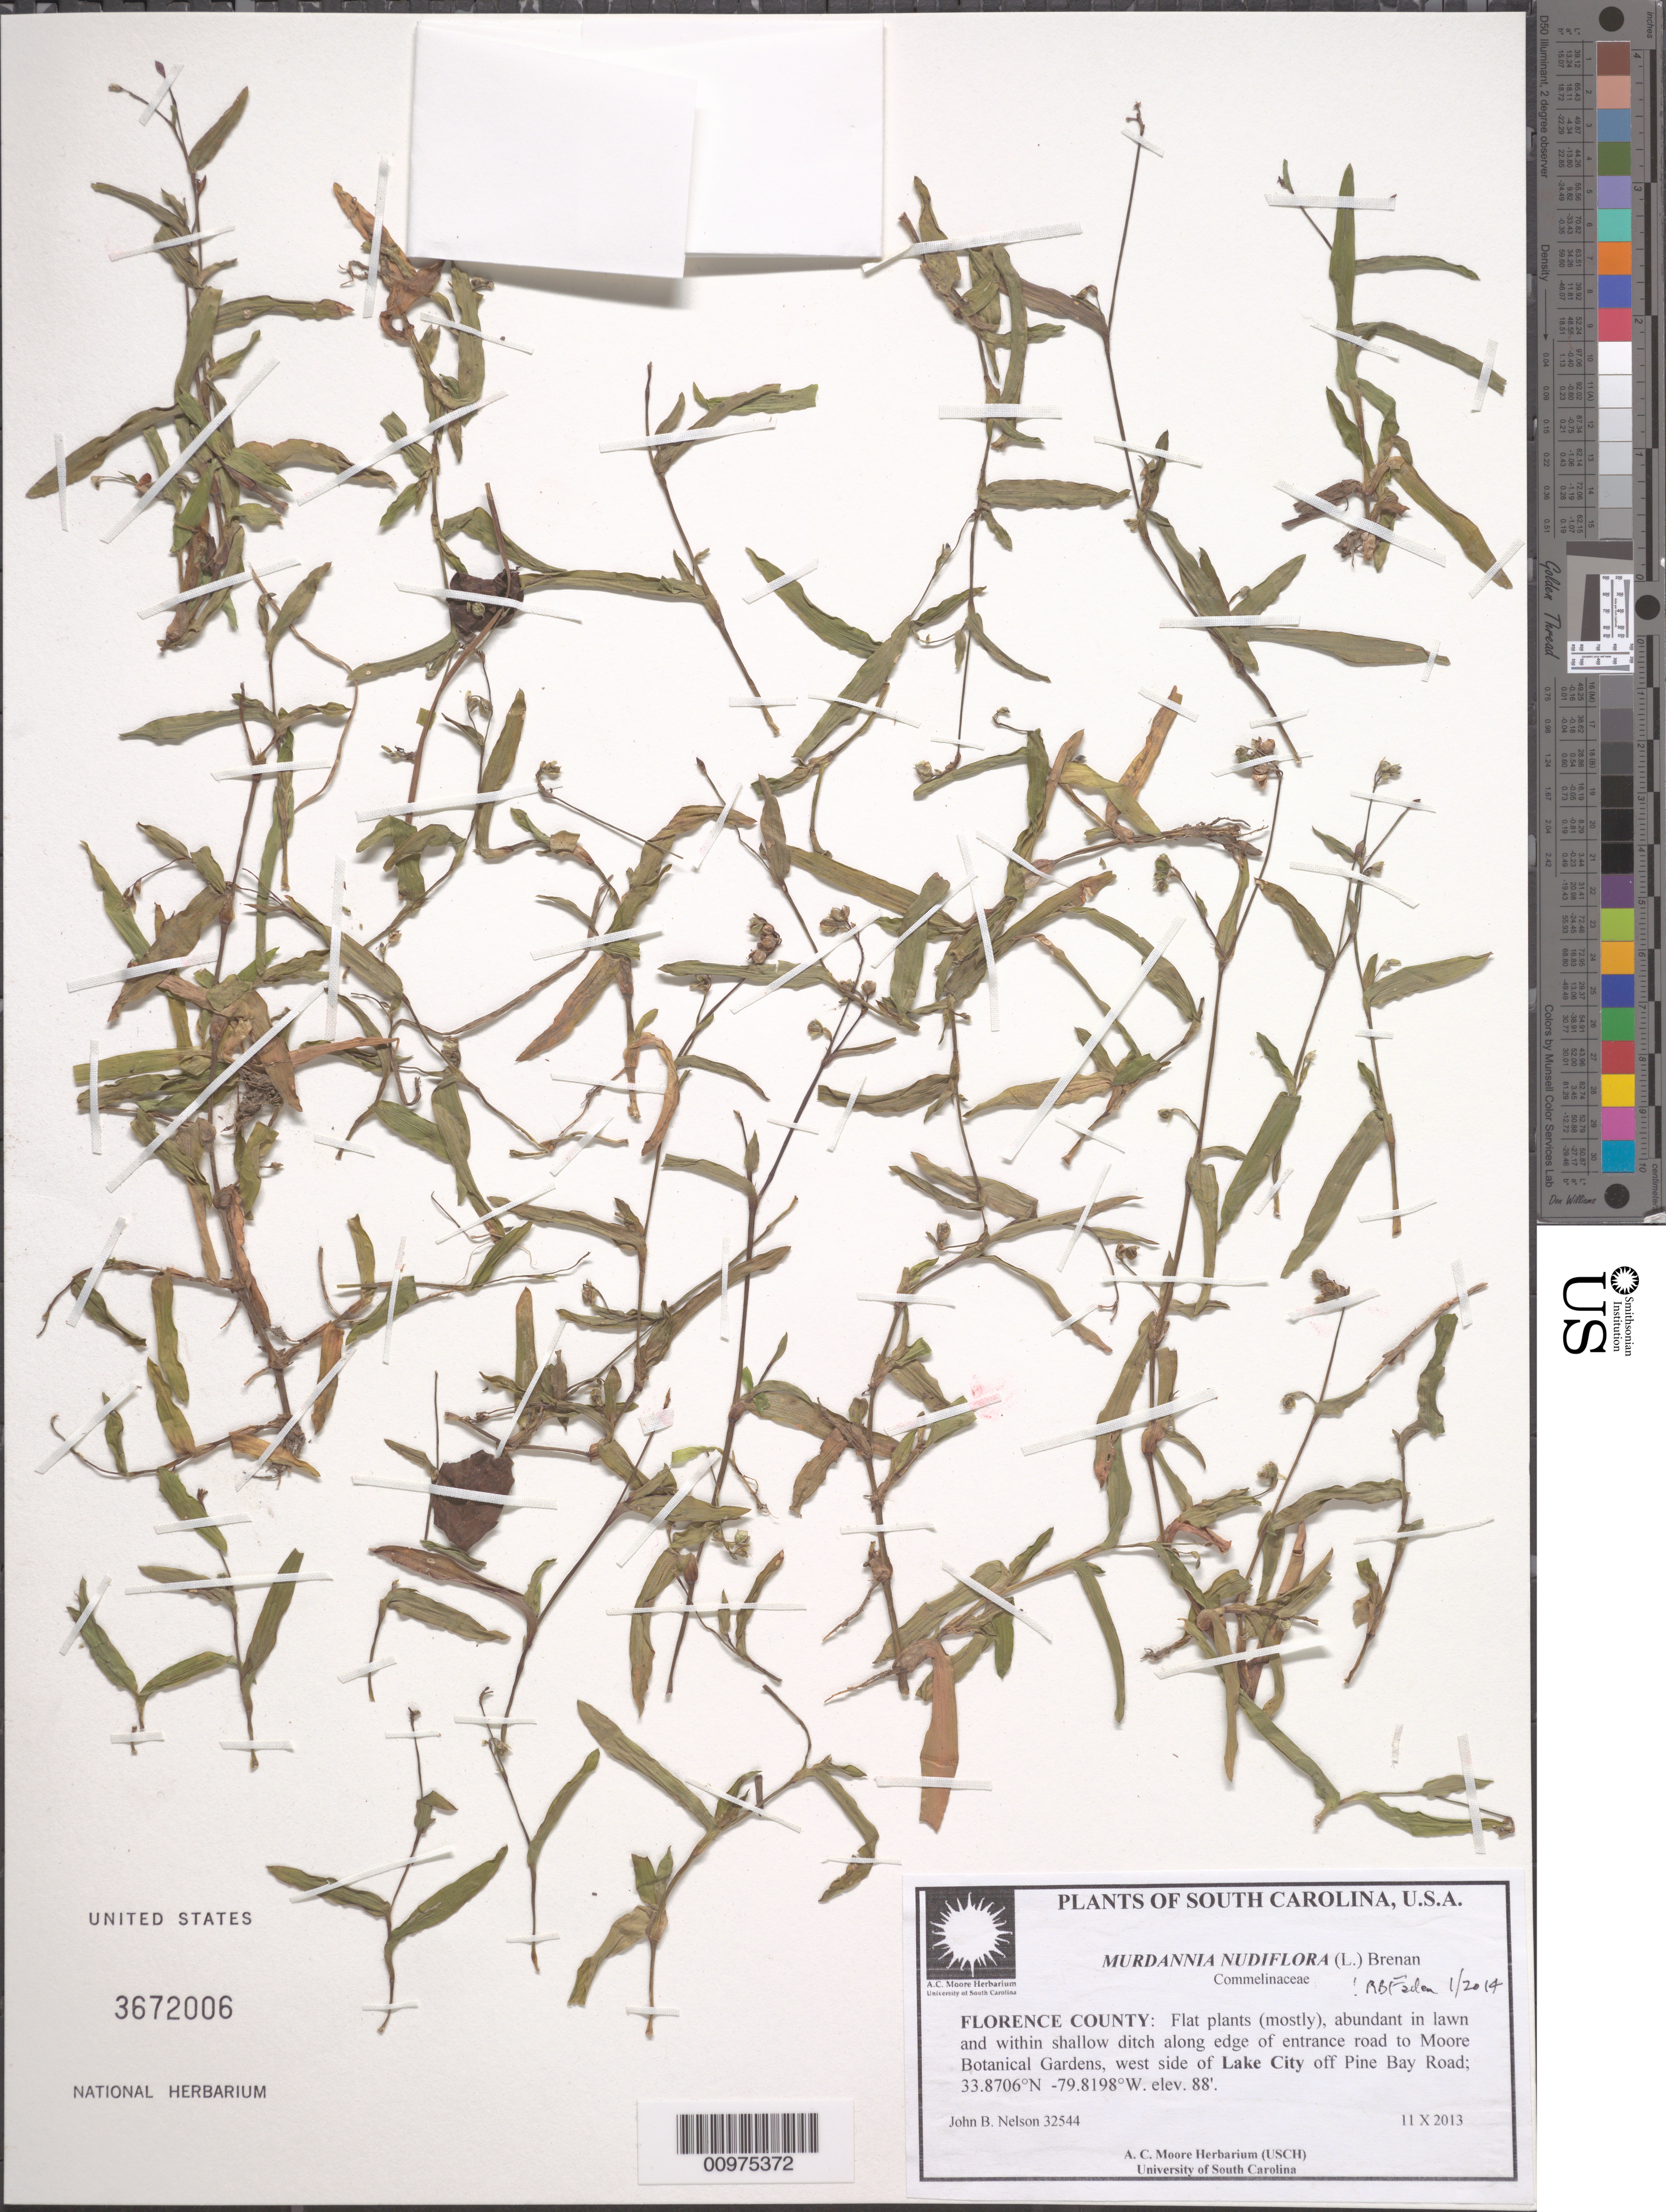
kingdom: Plantae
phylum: Tracheophyta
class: Liliopsida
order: Commelinales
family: Commelinaceae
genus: Murdannia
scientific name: Murdannia nudiflora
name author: (L.) Brenan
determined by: Faden, Robert B., (US), Smithsonian Institution - National Museum of Natural History (UNITED STATES)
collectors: J. Nelson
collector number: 32544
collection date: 2013-10-11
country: United States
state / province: South Carolina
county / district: Florence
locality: entrance road to Moore Botanical Gardens, west side of Lake City off Pine Bay road.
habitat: abundant in lawn and within shallow ditch along edge of entrance road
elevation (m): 88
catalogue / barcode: US 3672006